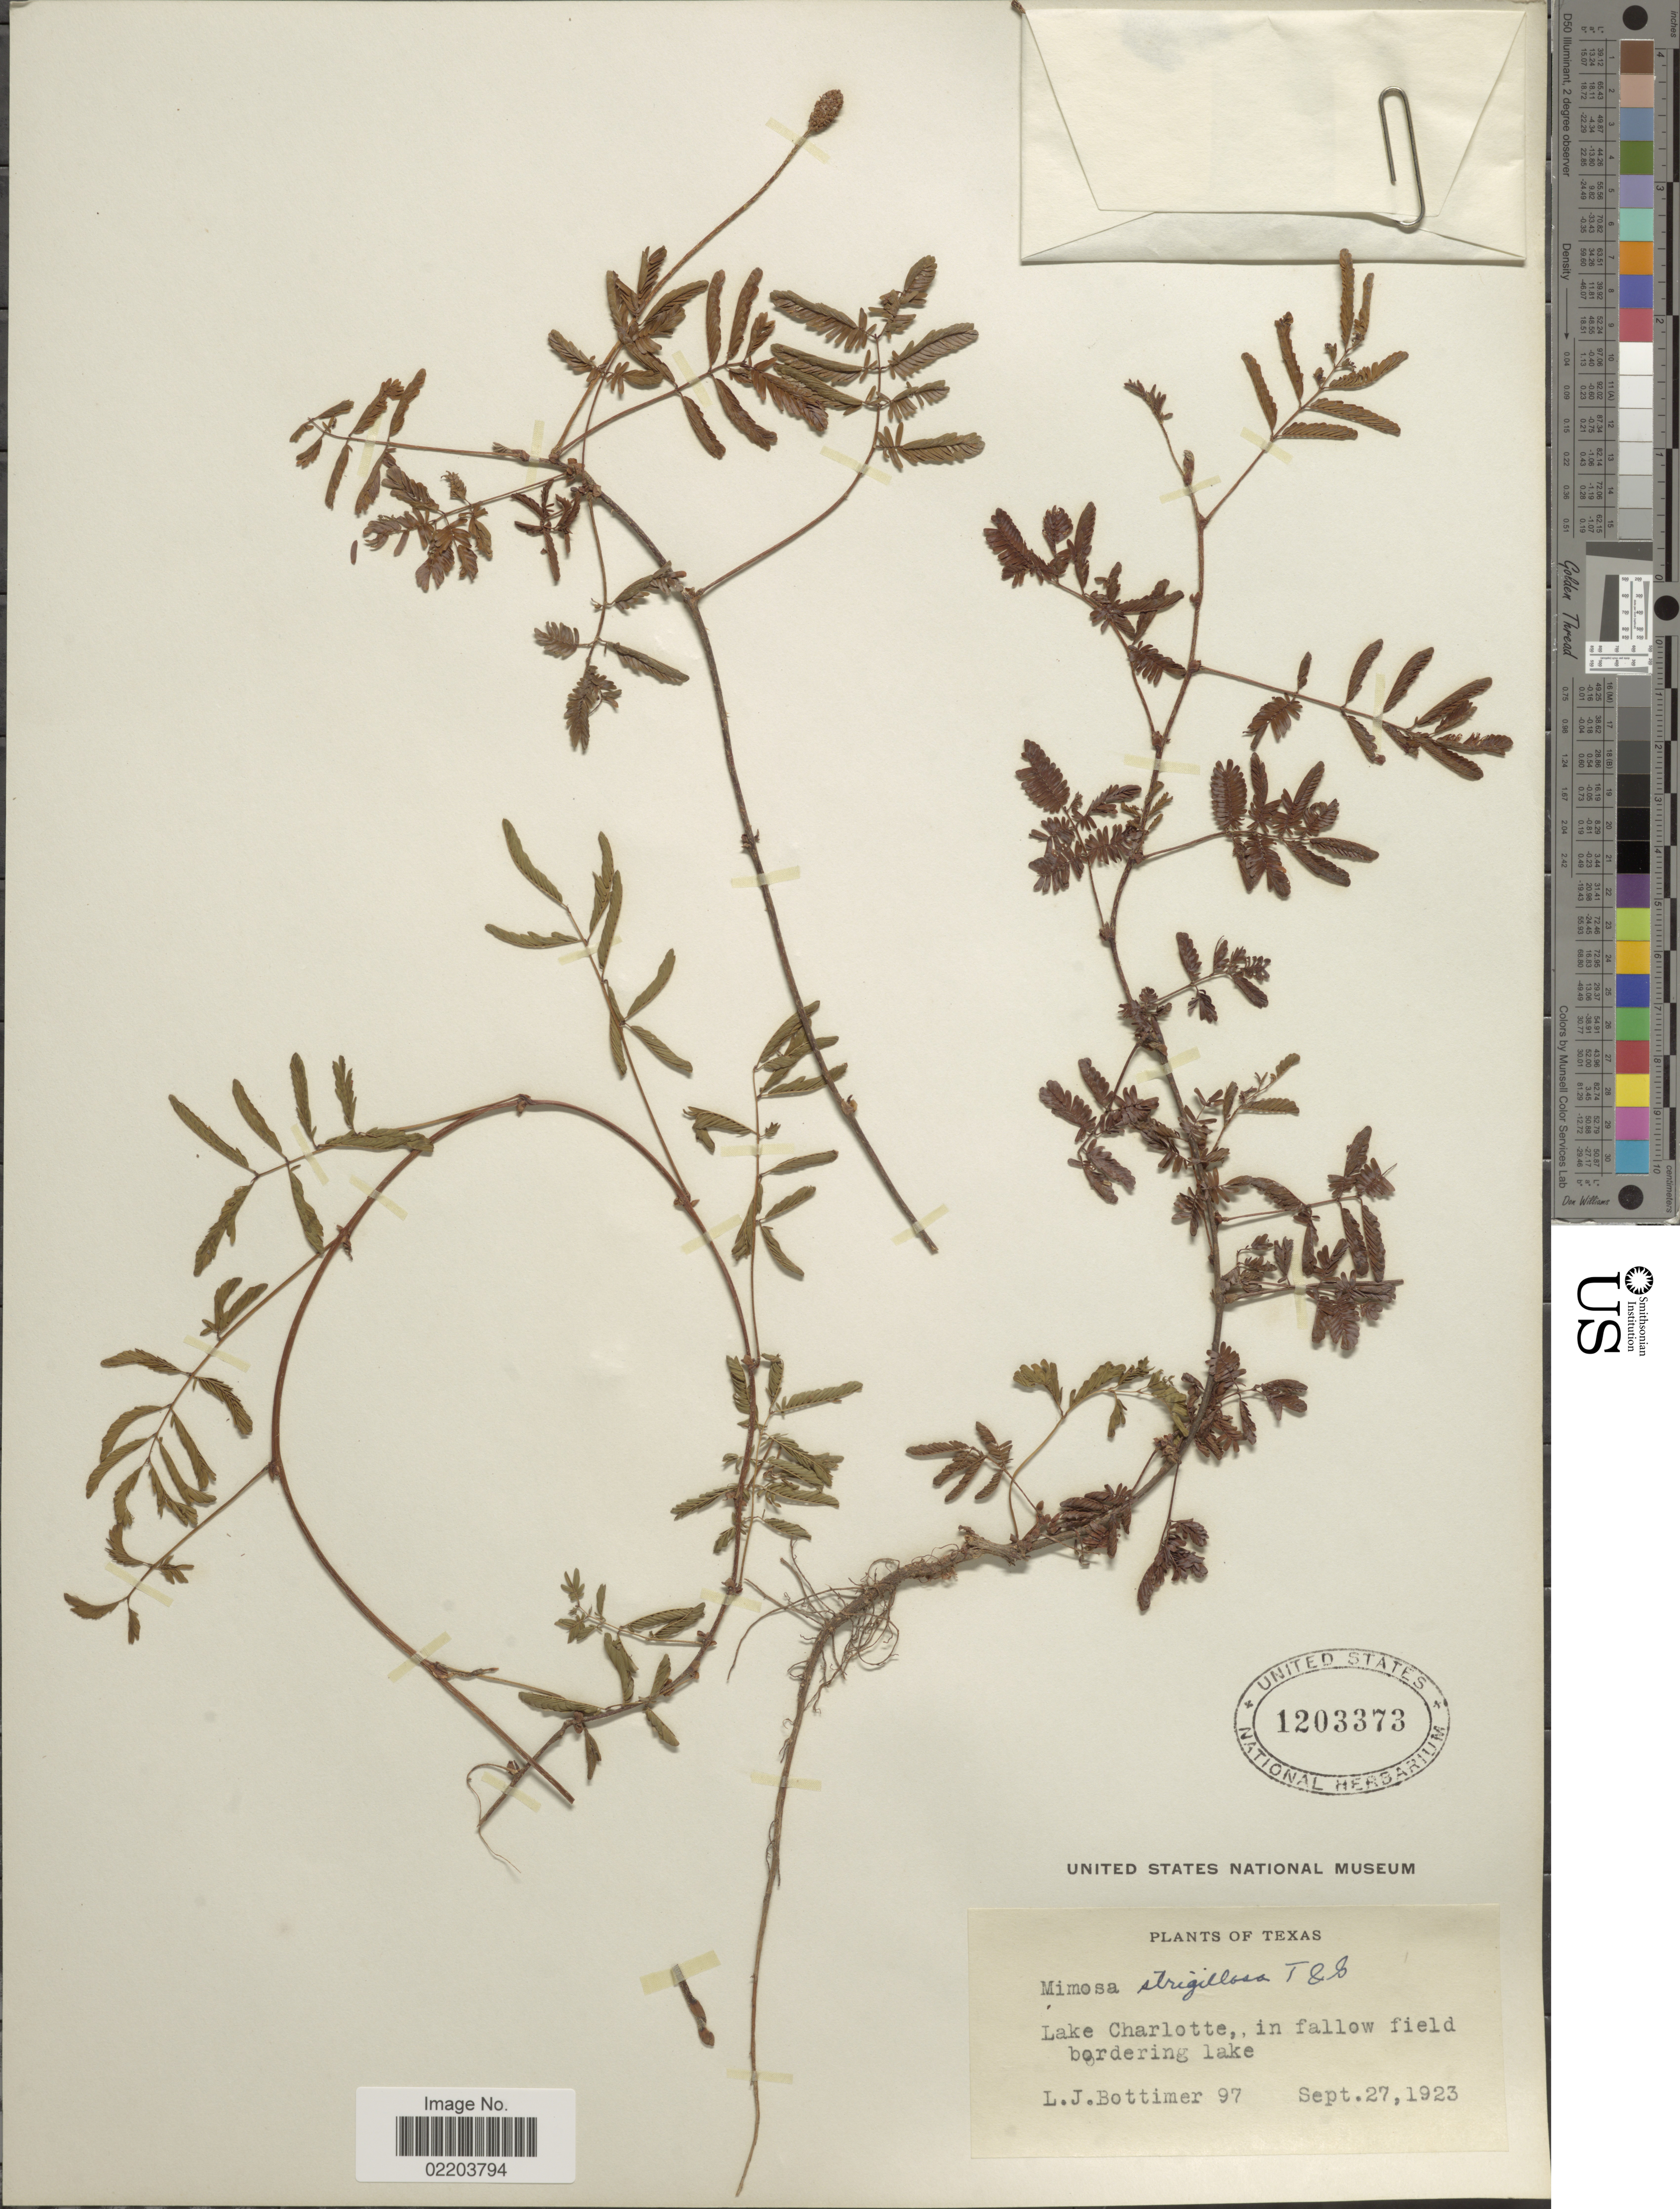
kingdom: Plantae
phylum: Tracheophyta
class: Magnoliopsida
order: Fabales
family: Fabaceae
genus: Mimosa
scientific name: Mimosa strigillosa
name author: Torr. & A. Gray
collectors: L. Bottimer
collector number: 97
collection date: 1923-09-27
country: United States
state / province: Texas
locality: Lake Charlotte, in fallow field bordering lake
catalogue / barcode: US 1203373